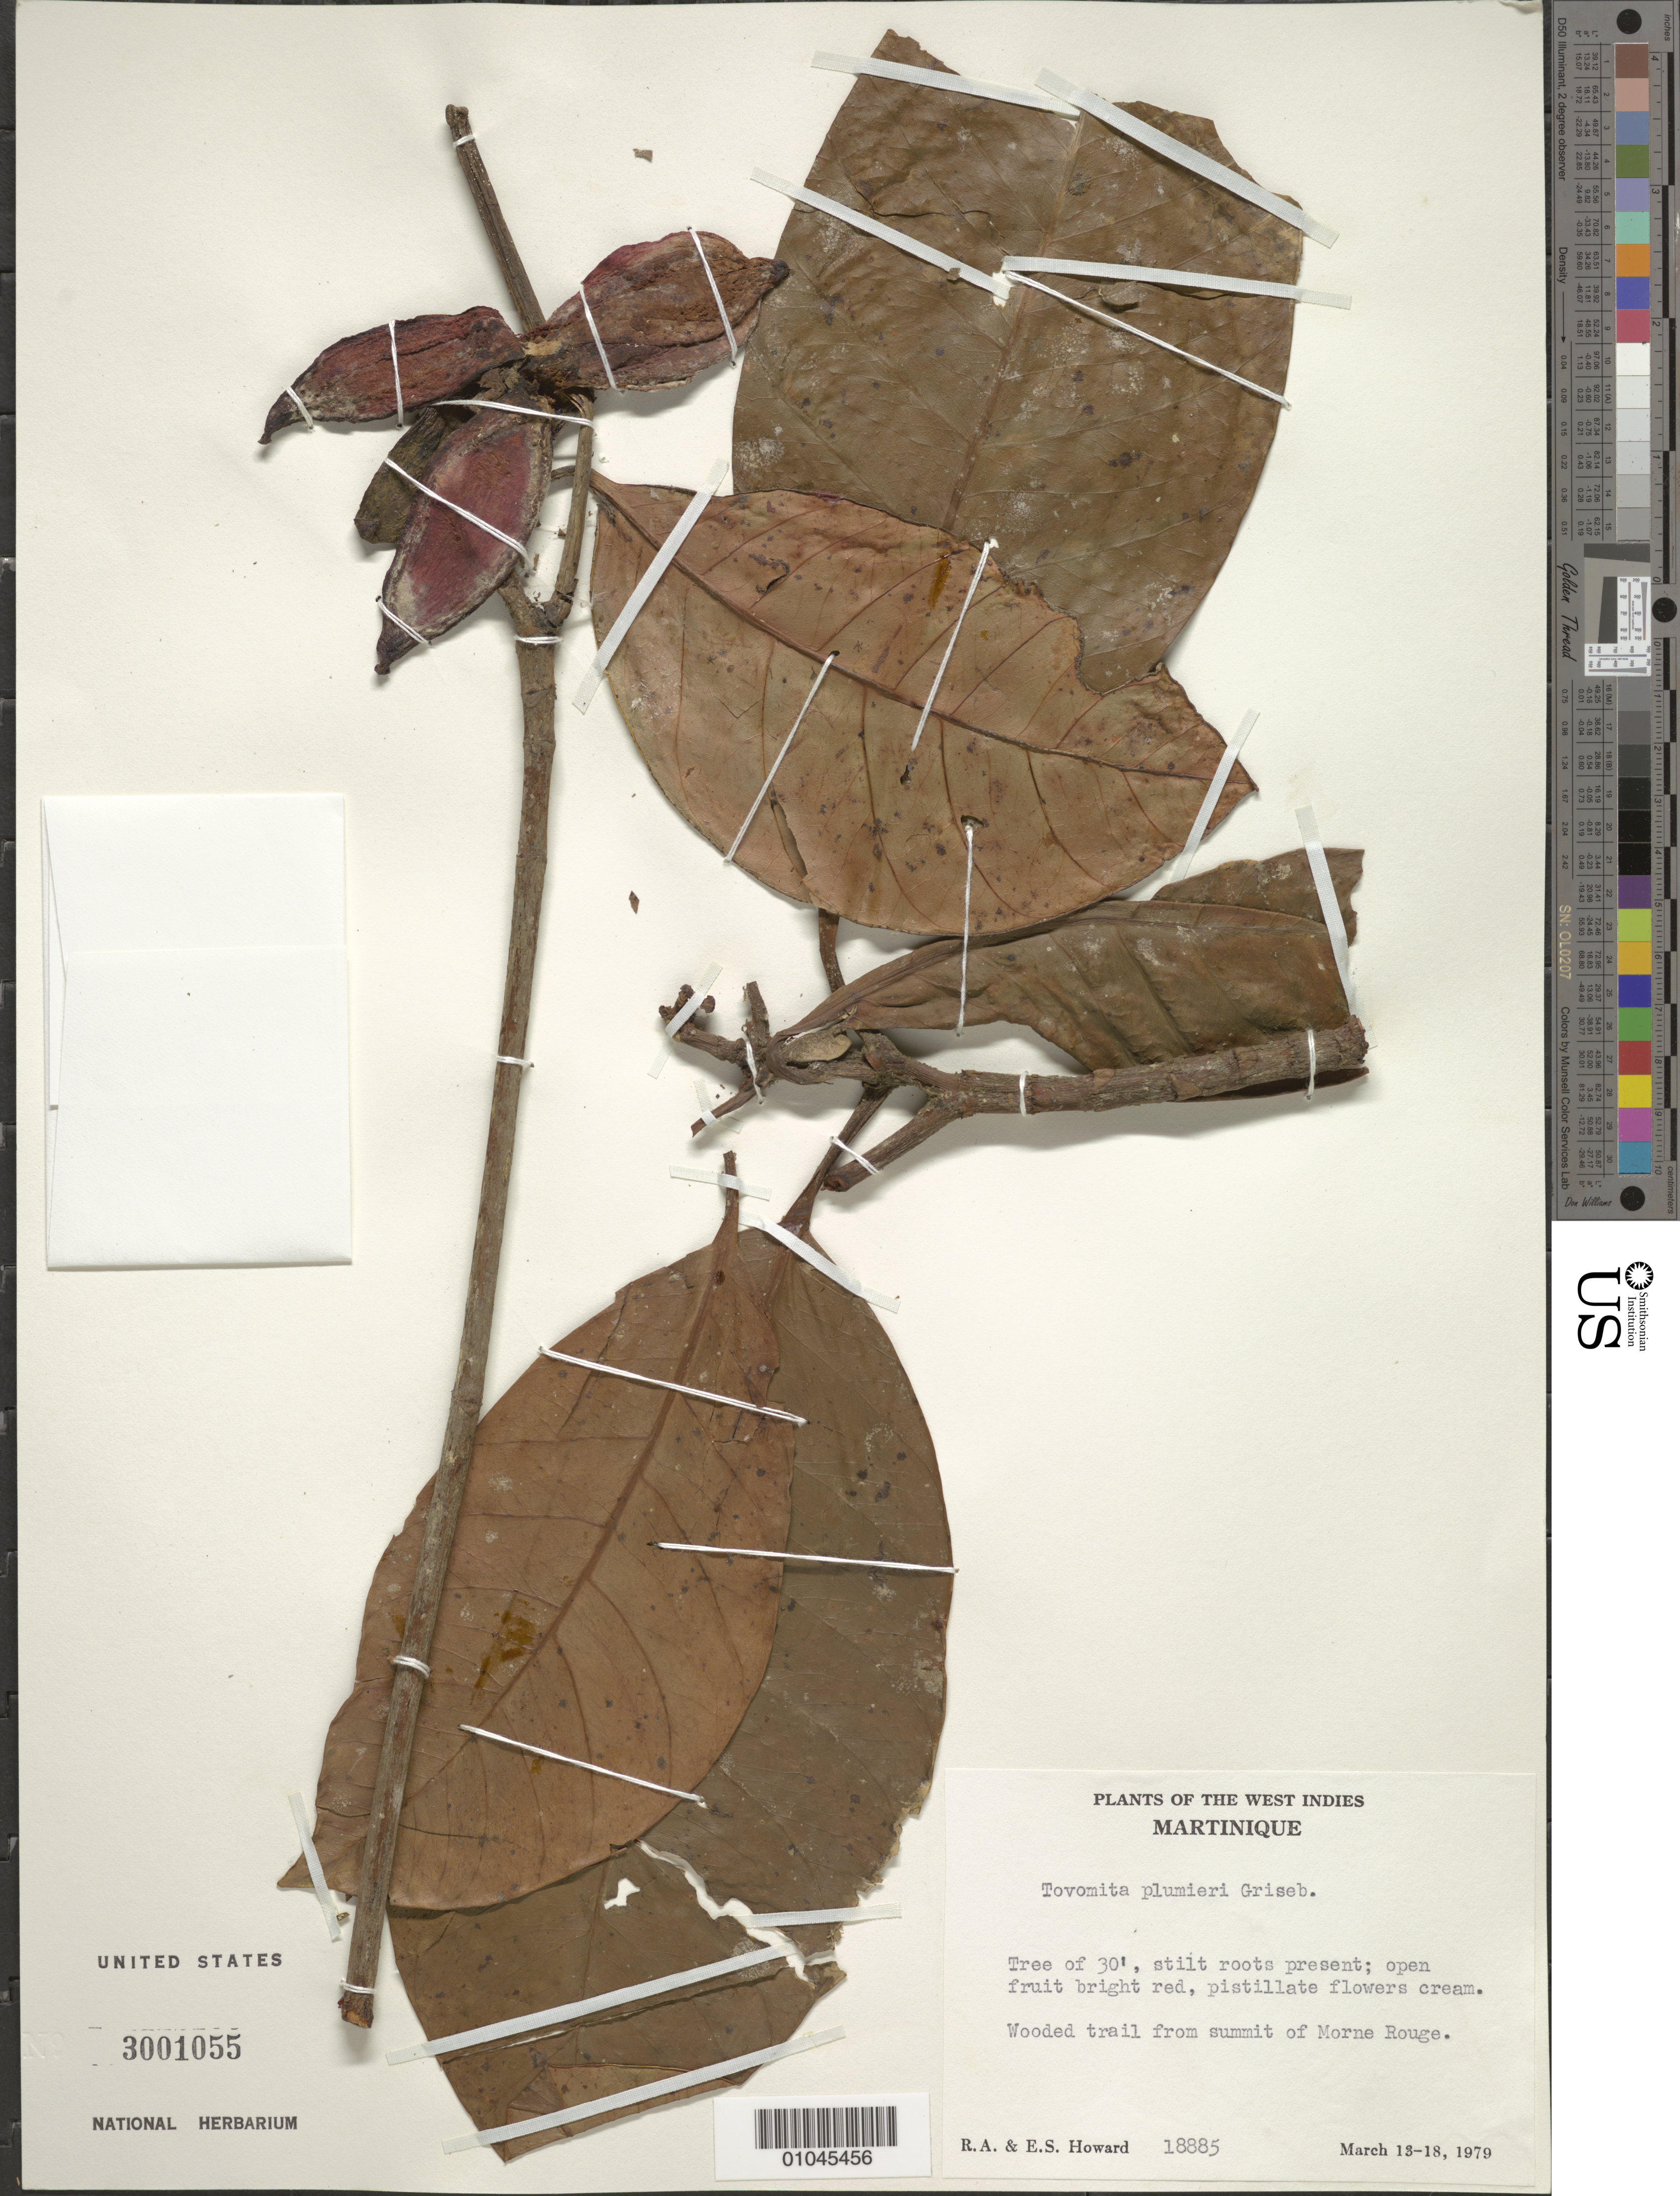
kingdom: Plantae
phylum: Tracheophyta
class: Magnoliopsida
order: Malpighiales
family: Clusiaceae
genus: Tovomita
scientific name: Tovomita plumieri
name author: Griseb.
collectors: R. A. Howard & E. S. Howard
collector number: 18885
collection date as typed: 13 Mar 1979 to 18 Mar 1979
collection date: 1979-03-13/1979-03-18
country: Martinique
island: Martinique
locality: Wooded trail from summit of Morne Rouge.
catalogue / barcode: US 3001055